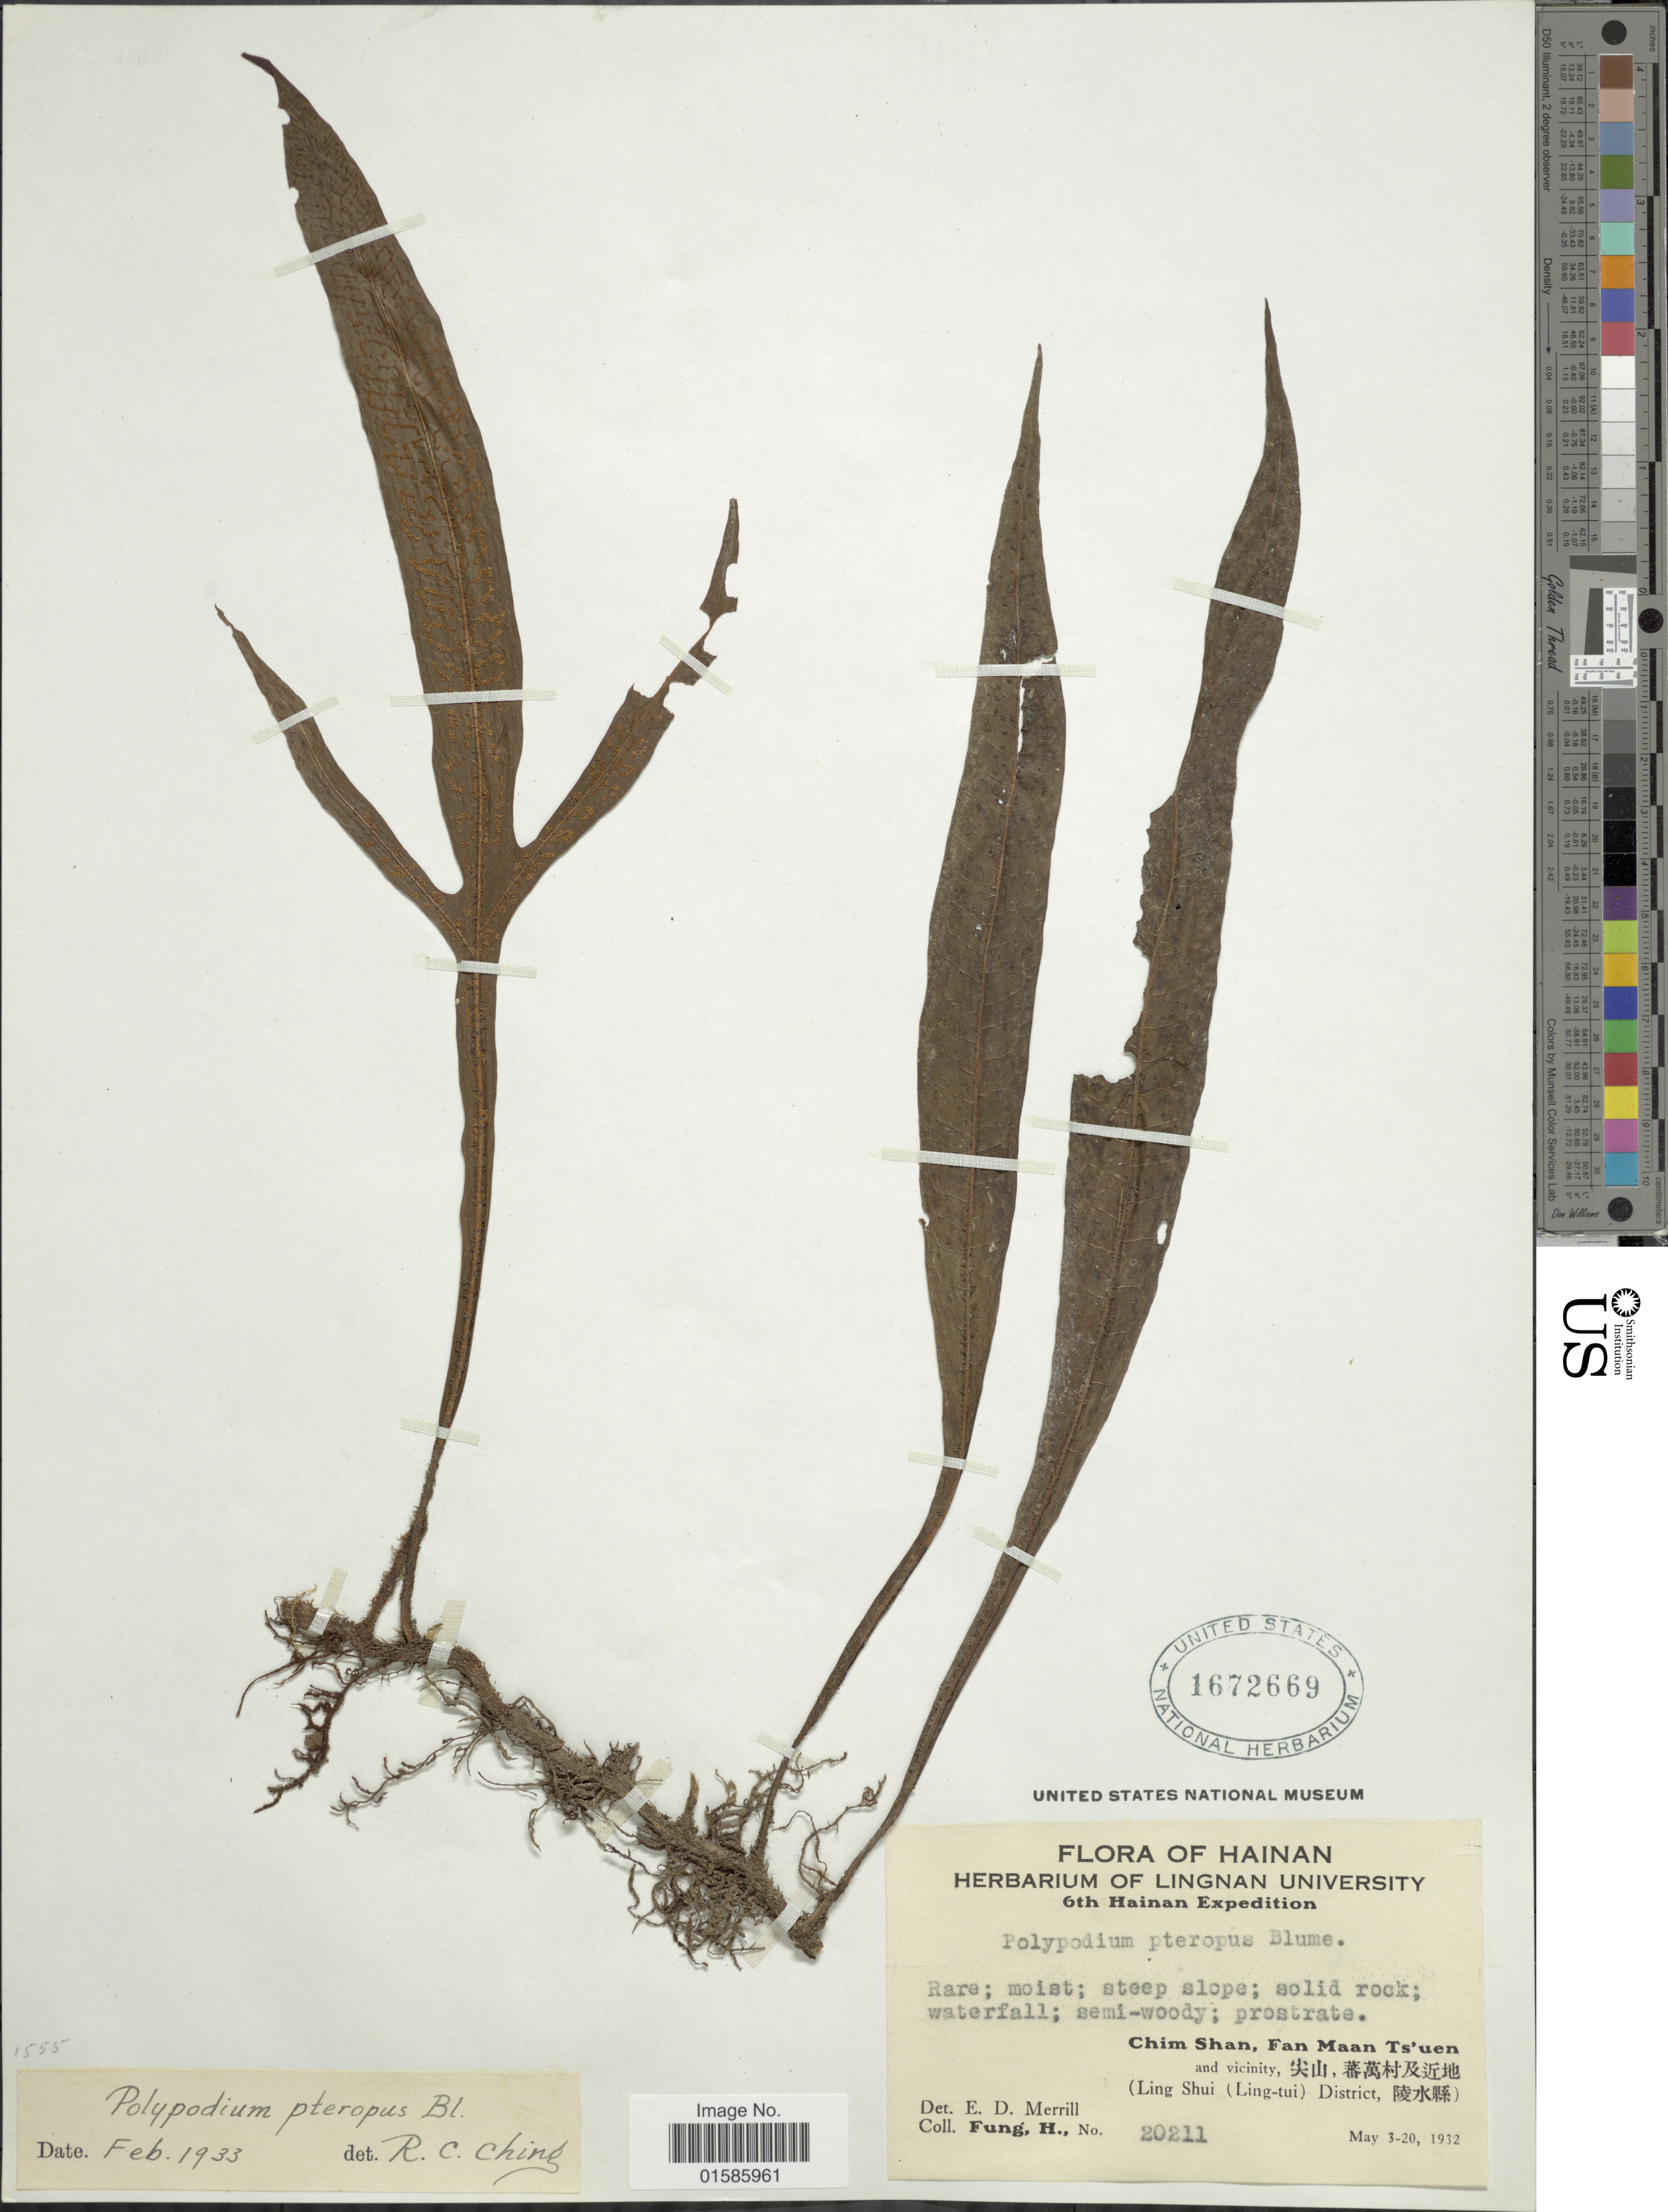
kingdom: Plantae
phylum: Tracheophyta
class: Polypodiopsida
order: Polypodiales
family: Polypodiaceae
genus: Microsorum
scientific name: Microsorum pteropus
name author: (Blume) Copel.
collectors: H. Fung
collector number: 20211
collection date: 1932-05-03/1932-05-20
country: China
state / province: Hainan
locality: Chim Shan, Fan Maan Ts'uen and vicinity (Ling Shui (Ling-tui) District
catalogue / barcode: US 1672669